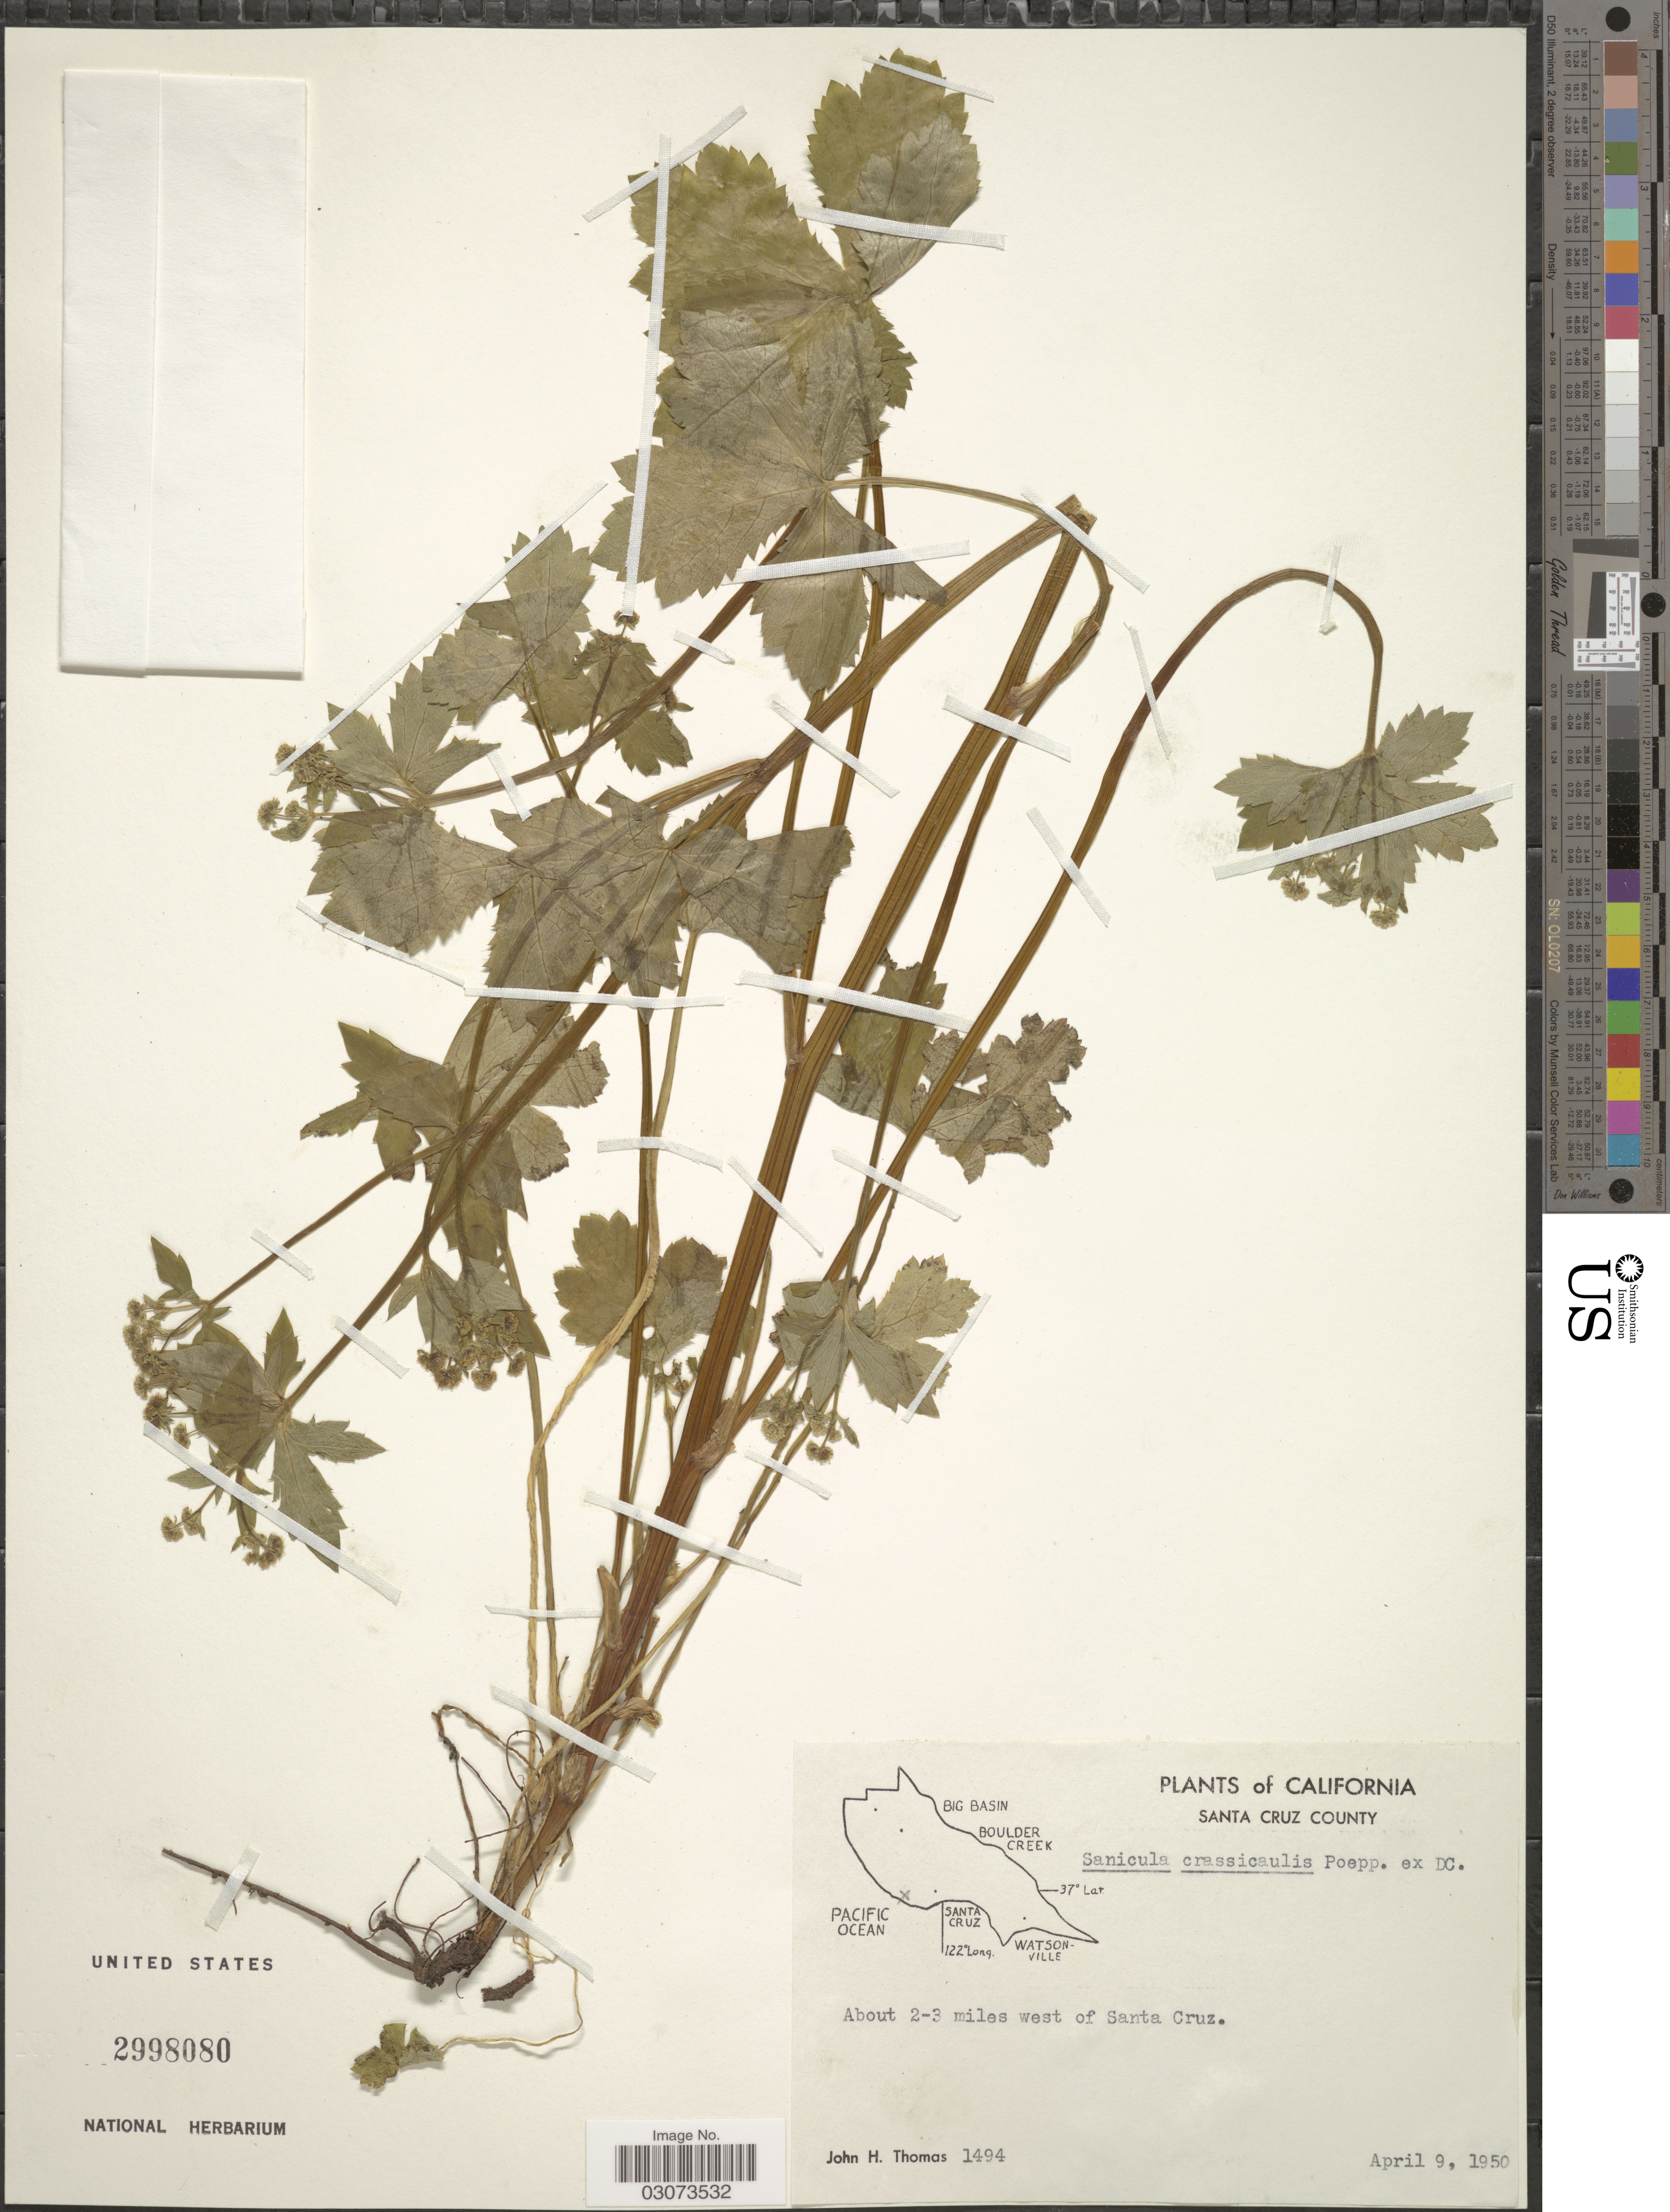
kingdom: Plantae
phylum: Tracheophyta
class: Magnoliopsida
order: Apiales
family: Apiaceae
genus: Sanicula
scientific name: Sanicula crassicaulis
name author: Poepp. ex DC.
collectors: J. H. Thomas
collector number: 1494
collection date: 1950-04-09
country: United States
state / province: California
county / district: Santa Cruz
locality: Santa Cruz County. About 2-3 miles west of Santa Cruz.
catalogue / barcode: US 2998080